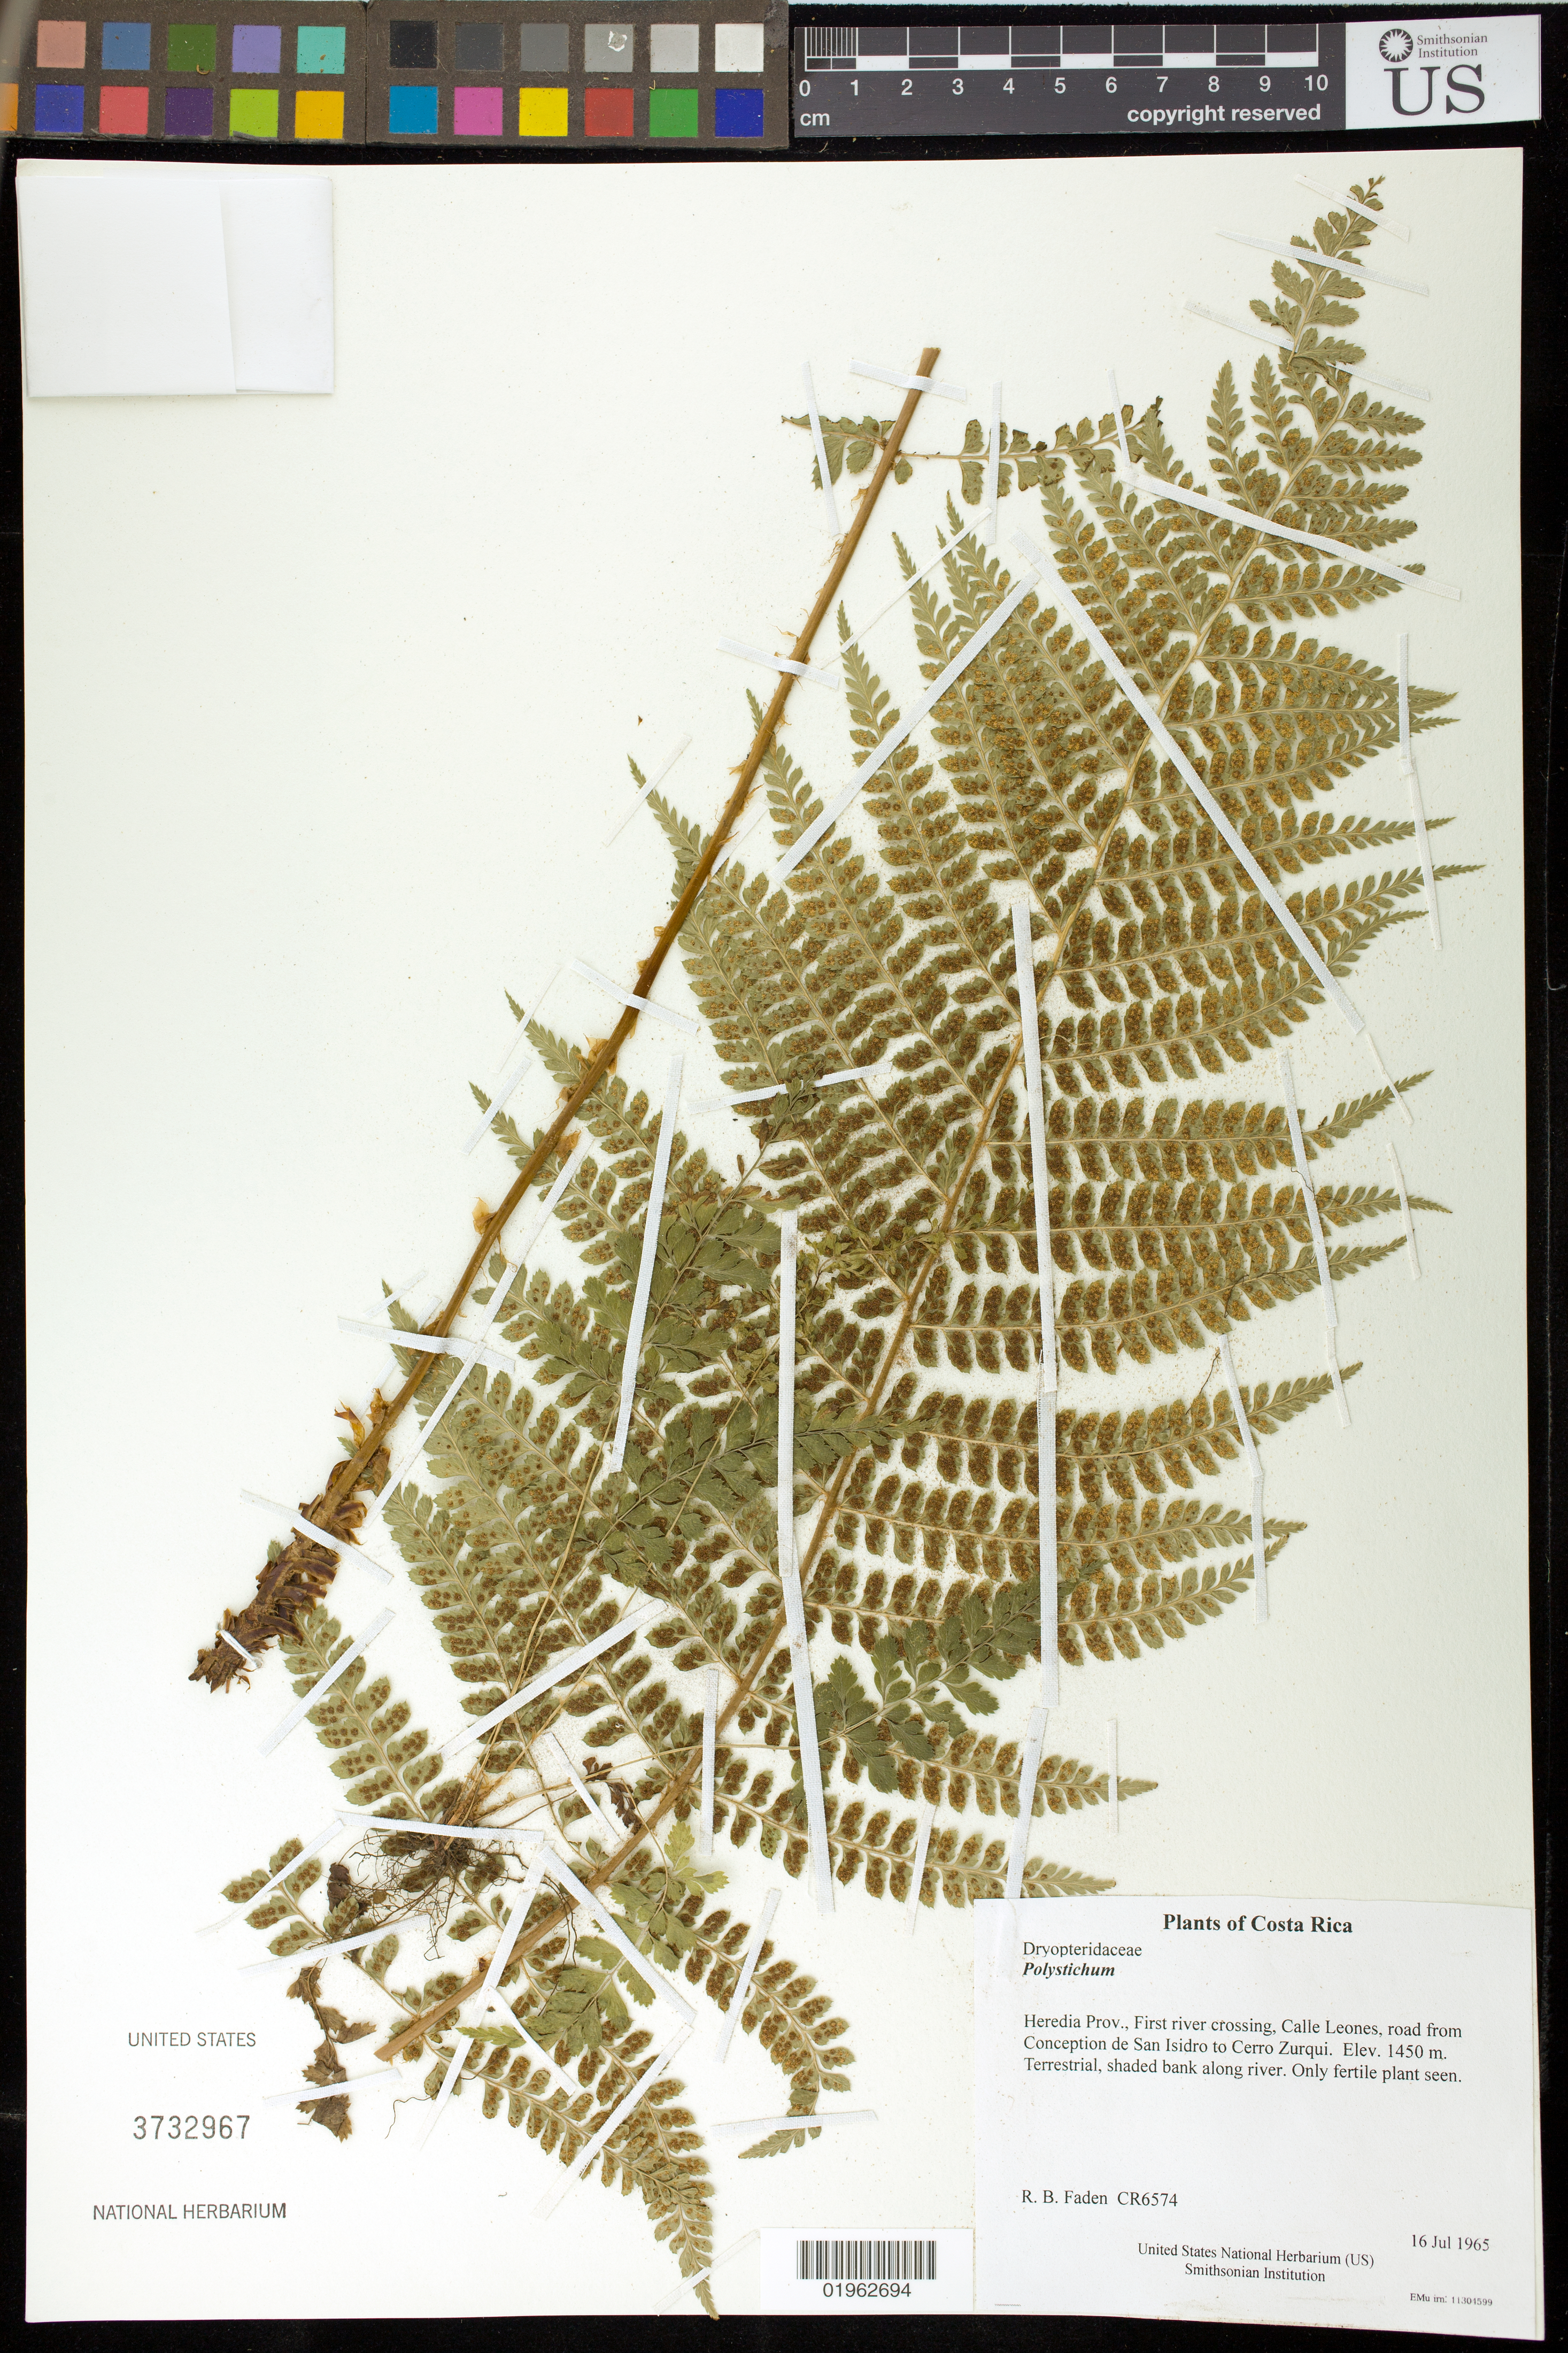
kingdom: Plantae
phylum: Tracheophyta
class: Polypodiopsida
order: Polypodiales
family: Dryopteridaceae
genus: Polystichum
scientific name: Polystichum sp.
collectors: R. B. Faden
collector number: CR6574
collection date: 1965-07-16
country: Costa Rica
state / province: Heredia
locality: First river crossing, Calle Leones, road from Conception de San Isidro to Cerro Zurqui.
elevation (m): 1450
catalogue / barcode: US 3732967